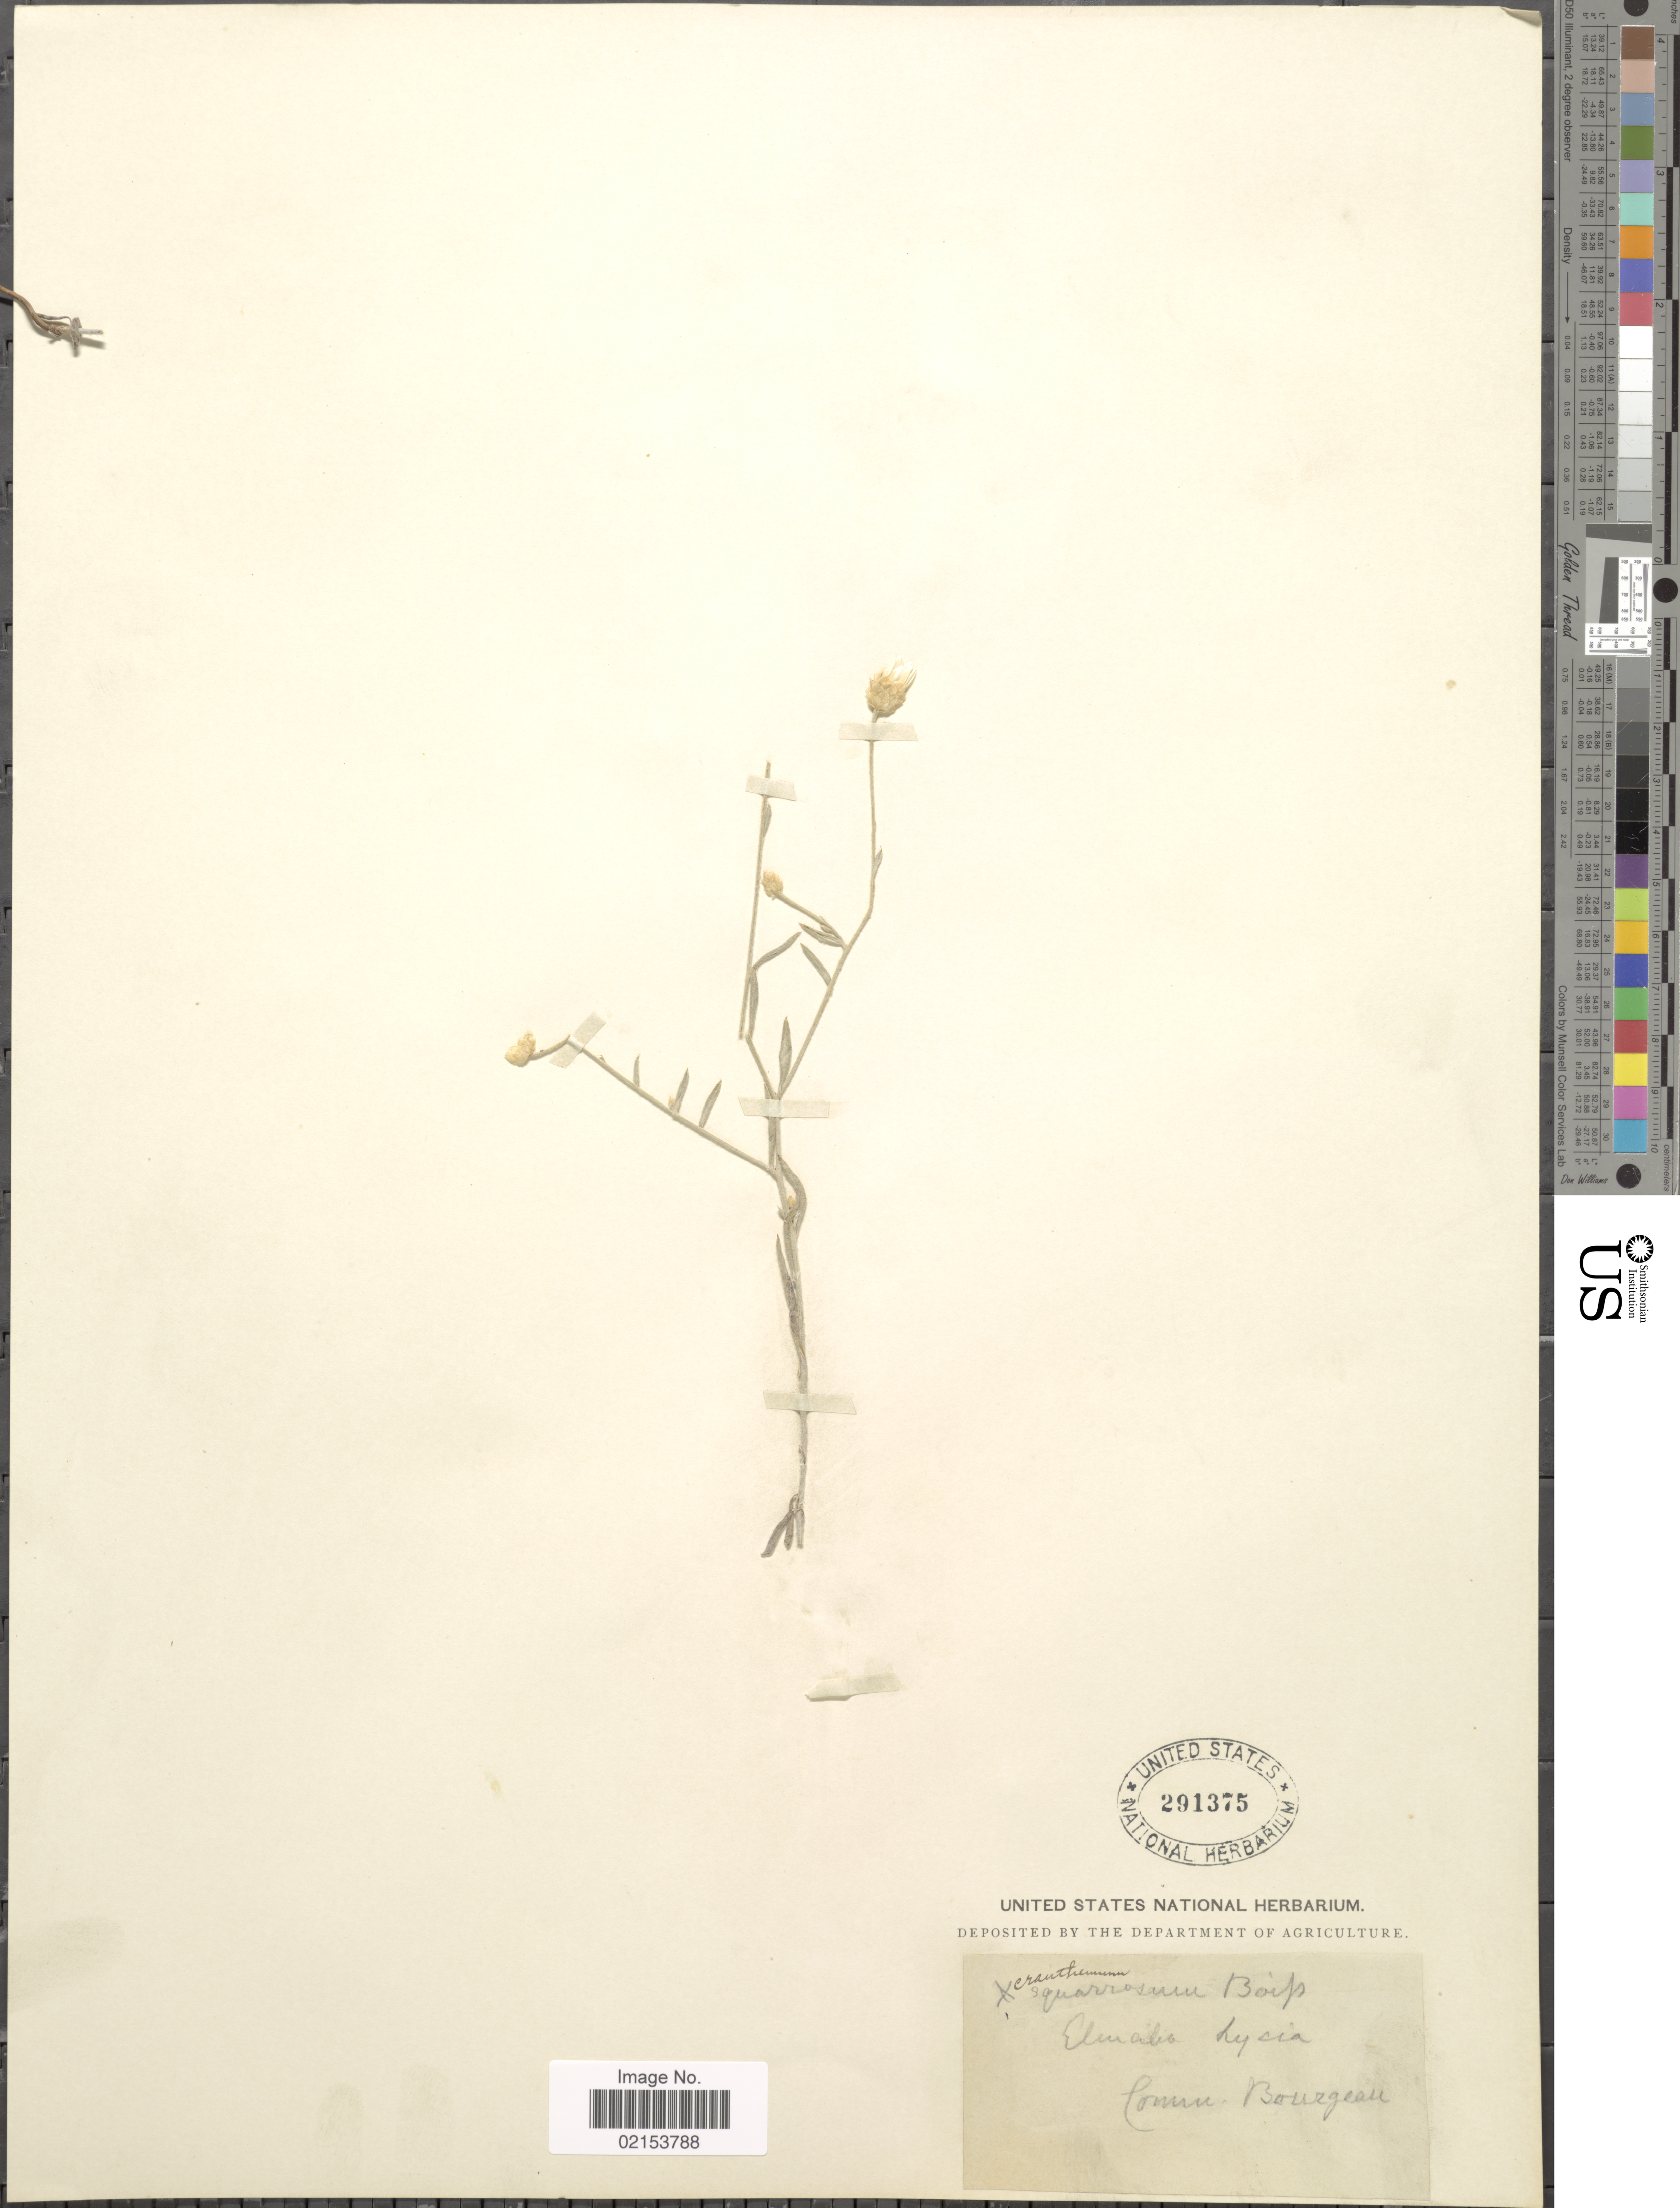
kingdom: Plantae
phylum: Tracheophyta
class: Magnoliopsida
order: Asterales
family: Asteraceae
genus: Xeranthemum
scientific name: Xeranthemum squarrosum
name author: Boiss.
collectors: -. Bourgeau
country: Turkey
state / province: Antalya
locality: Lycia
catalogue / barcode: US 291375